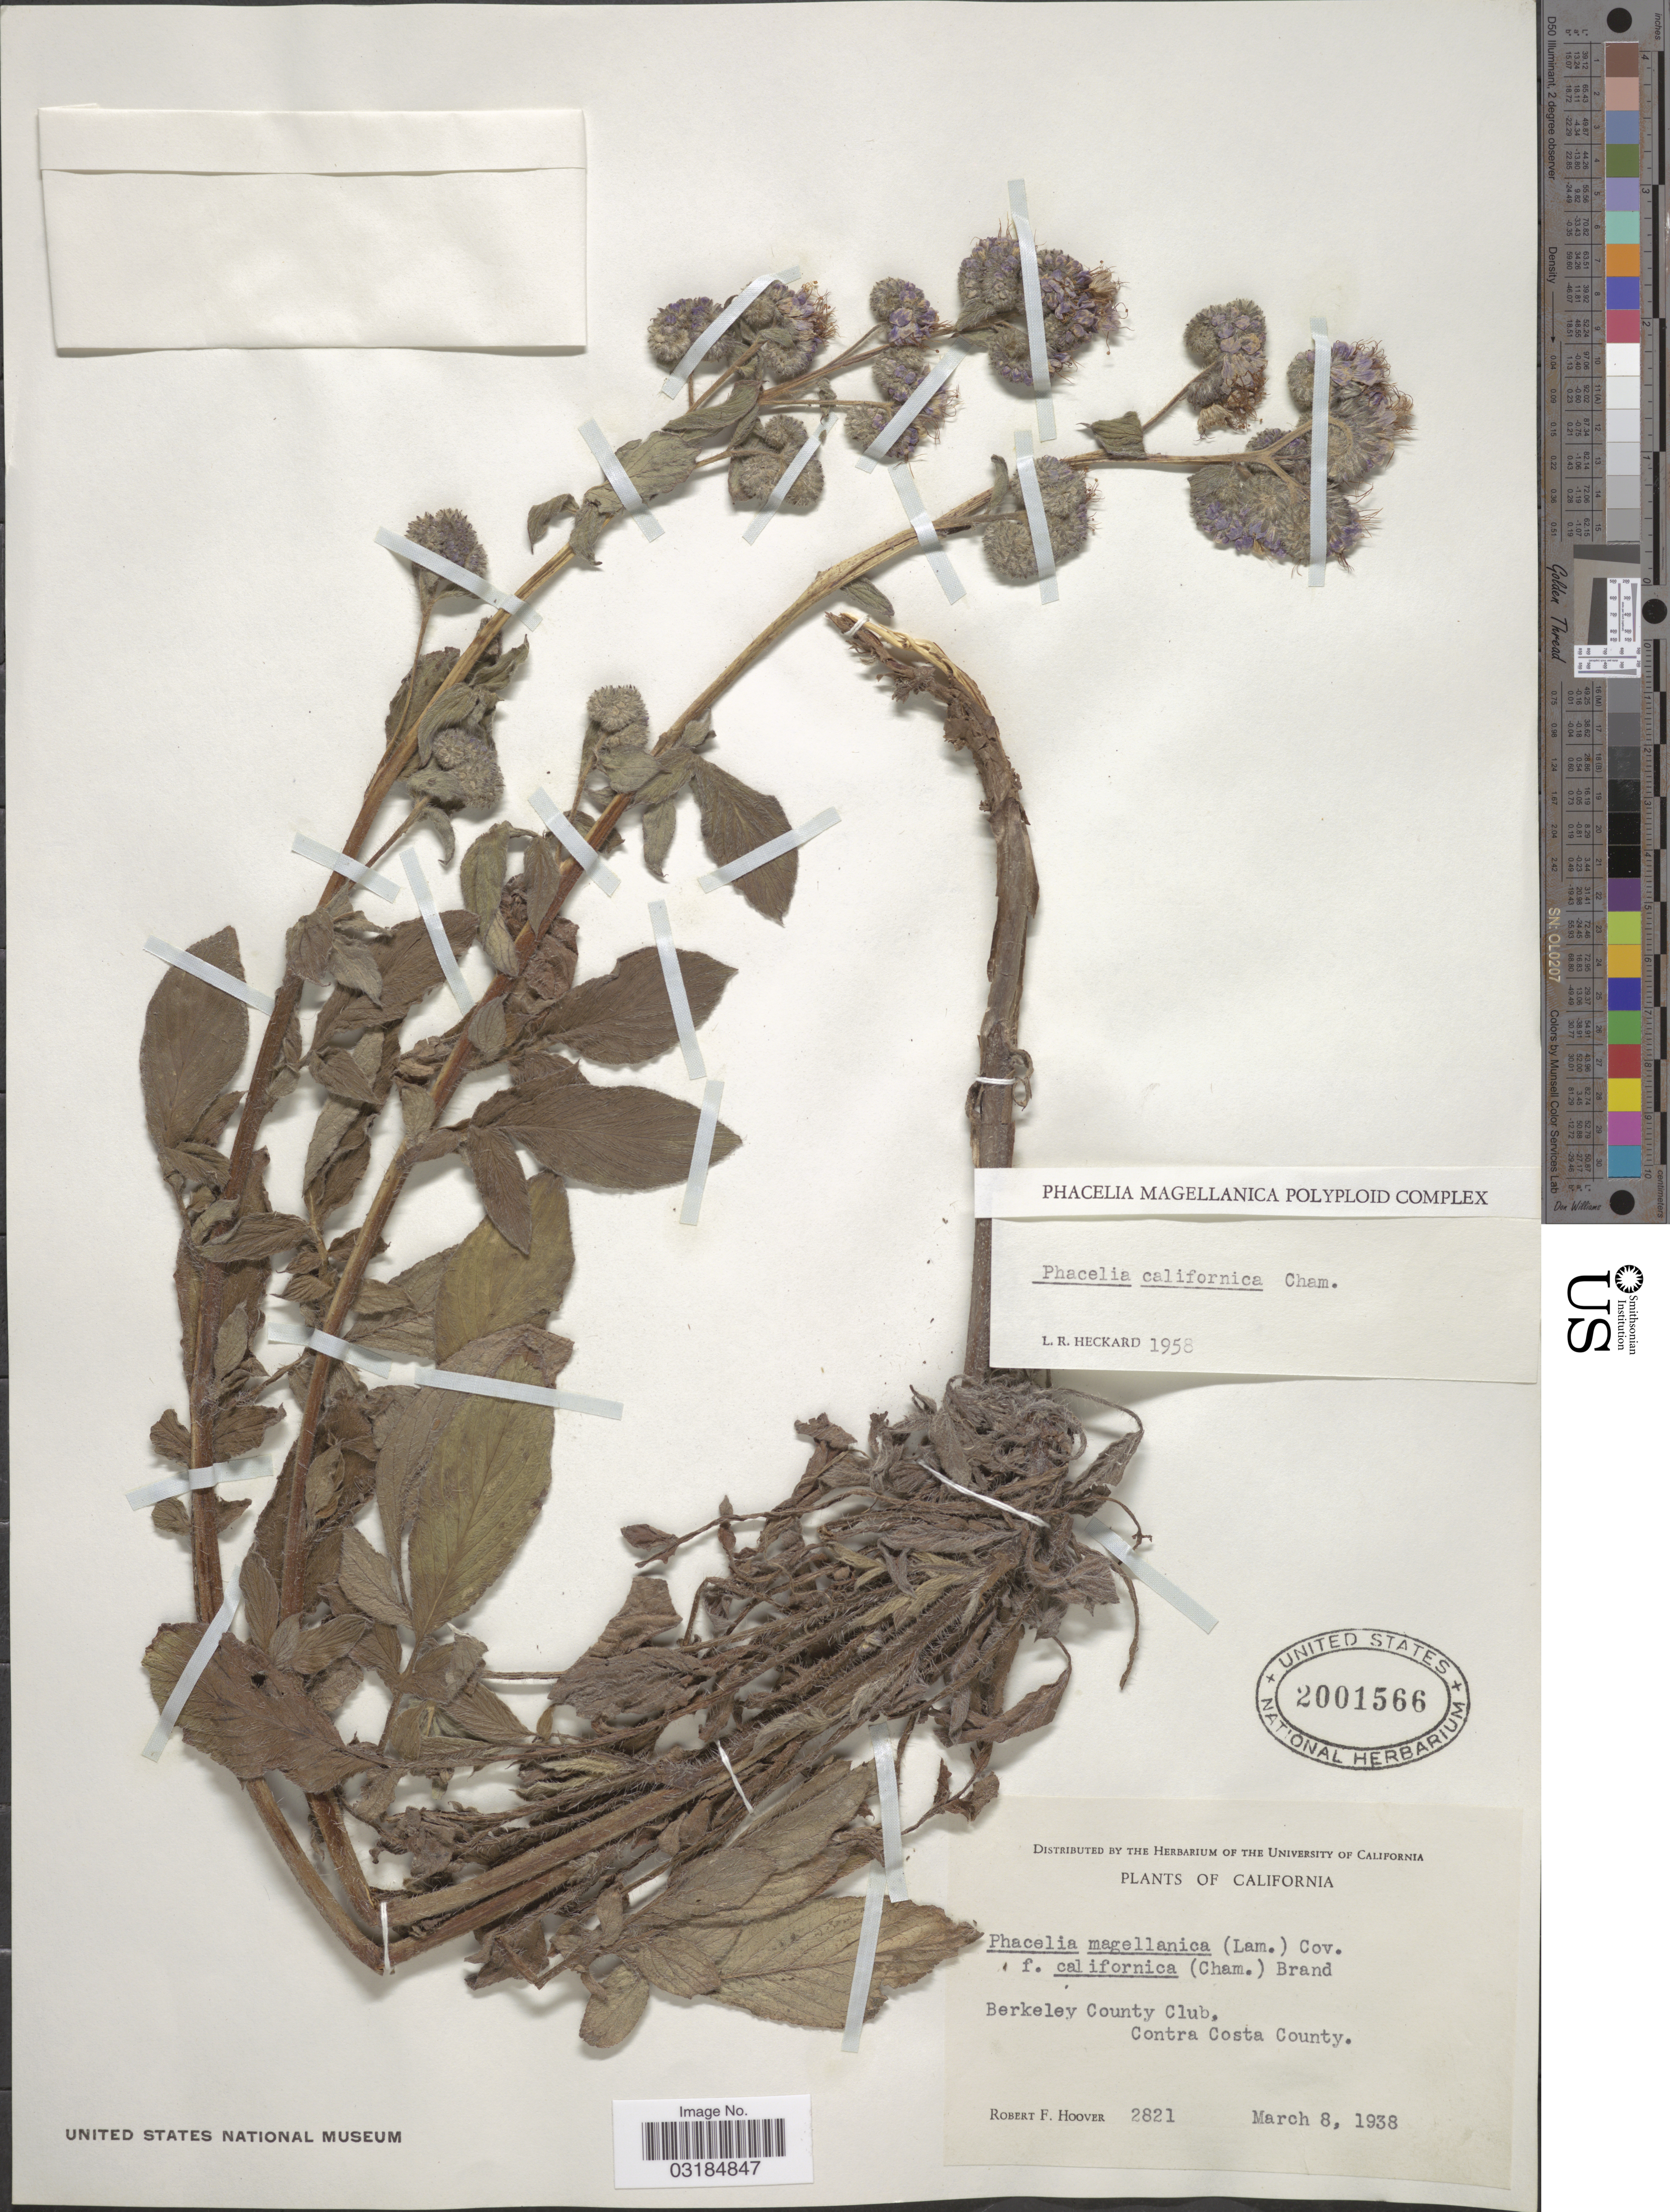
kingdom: Plantae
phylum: Tracheophyta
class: Magnoliopsida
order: Boraginales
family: Hydrophyllaceae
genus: Phacelia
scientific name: Phacelia californica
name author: Cham.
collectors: R. F. Hoover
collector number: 2821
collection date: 1938-03-08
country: United States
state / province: California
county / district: Contra Costa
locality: Berkeley County Club, Contra Costa County.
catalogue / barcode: US 2001566